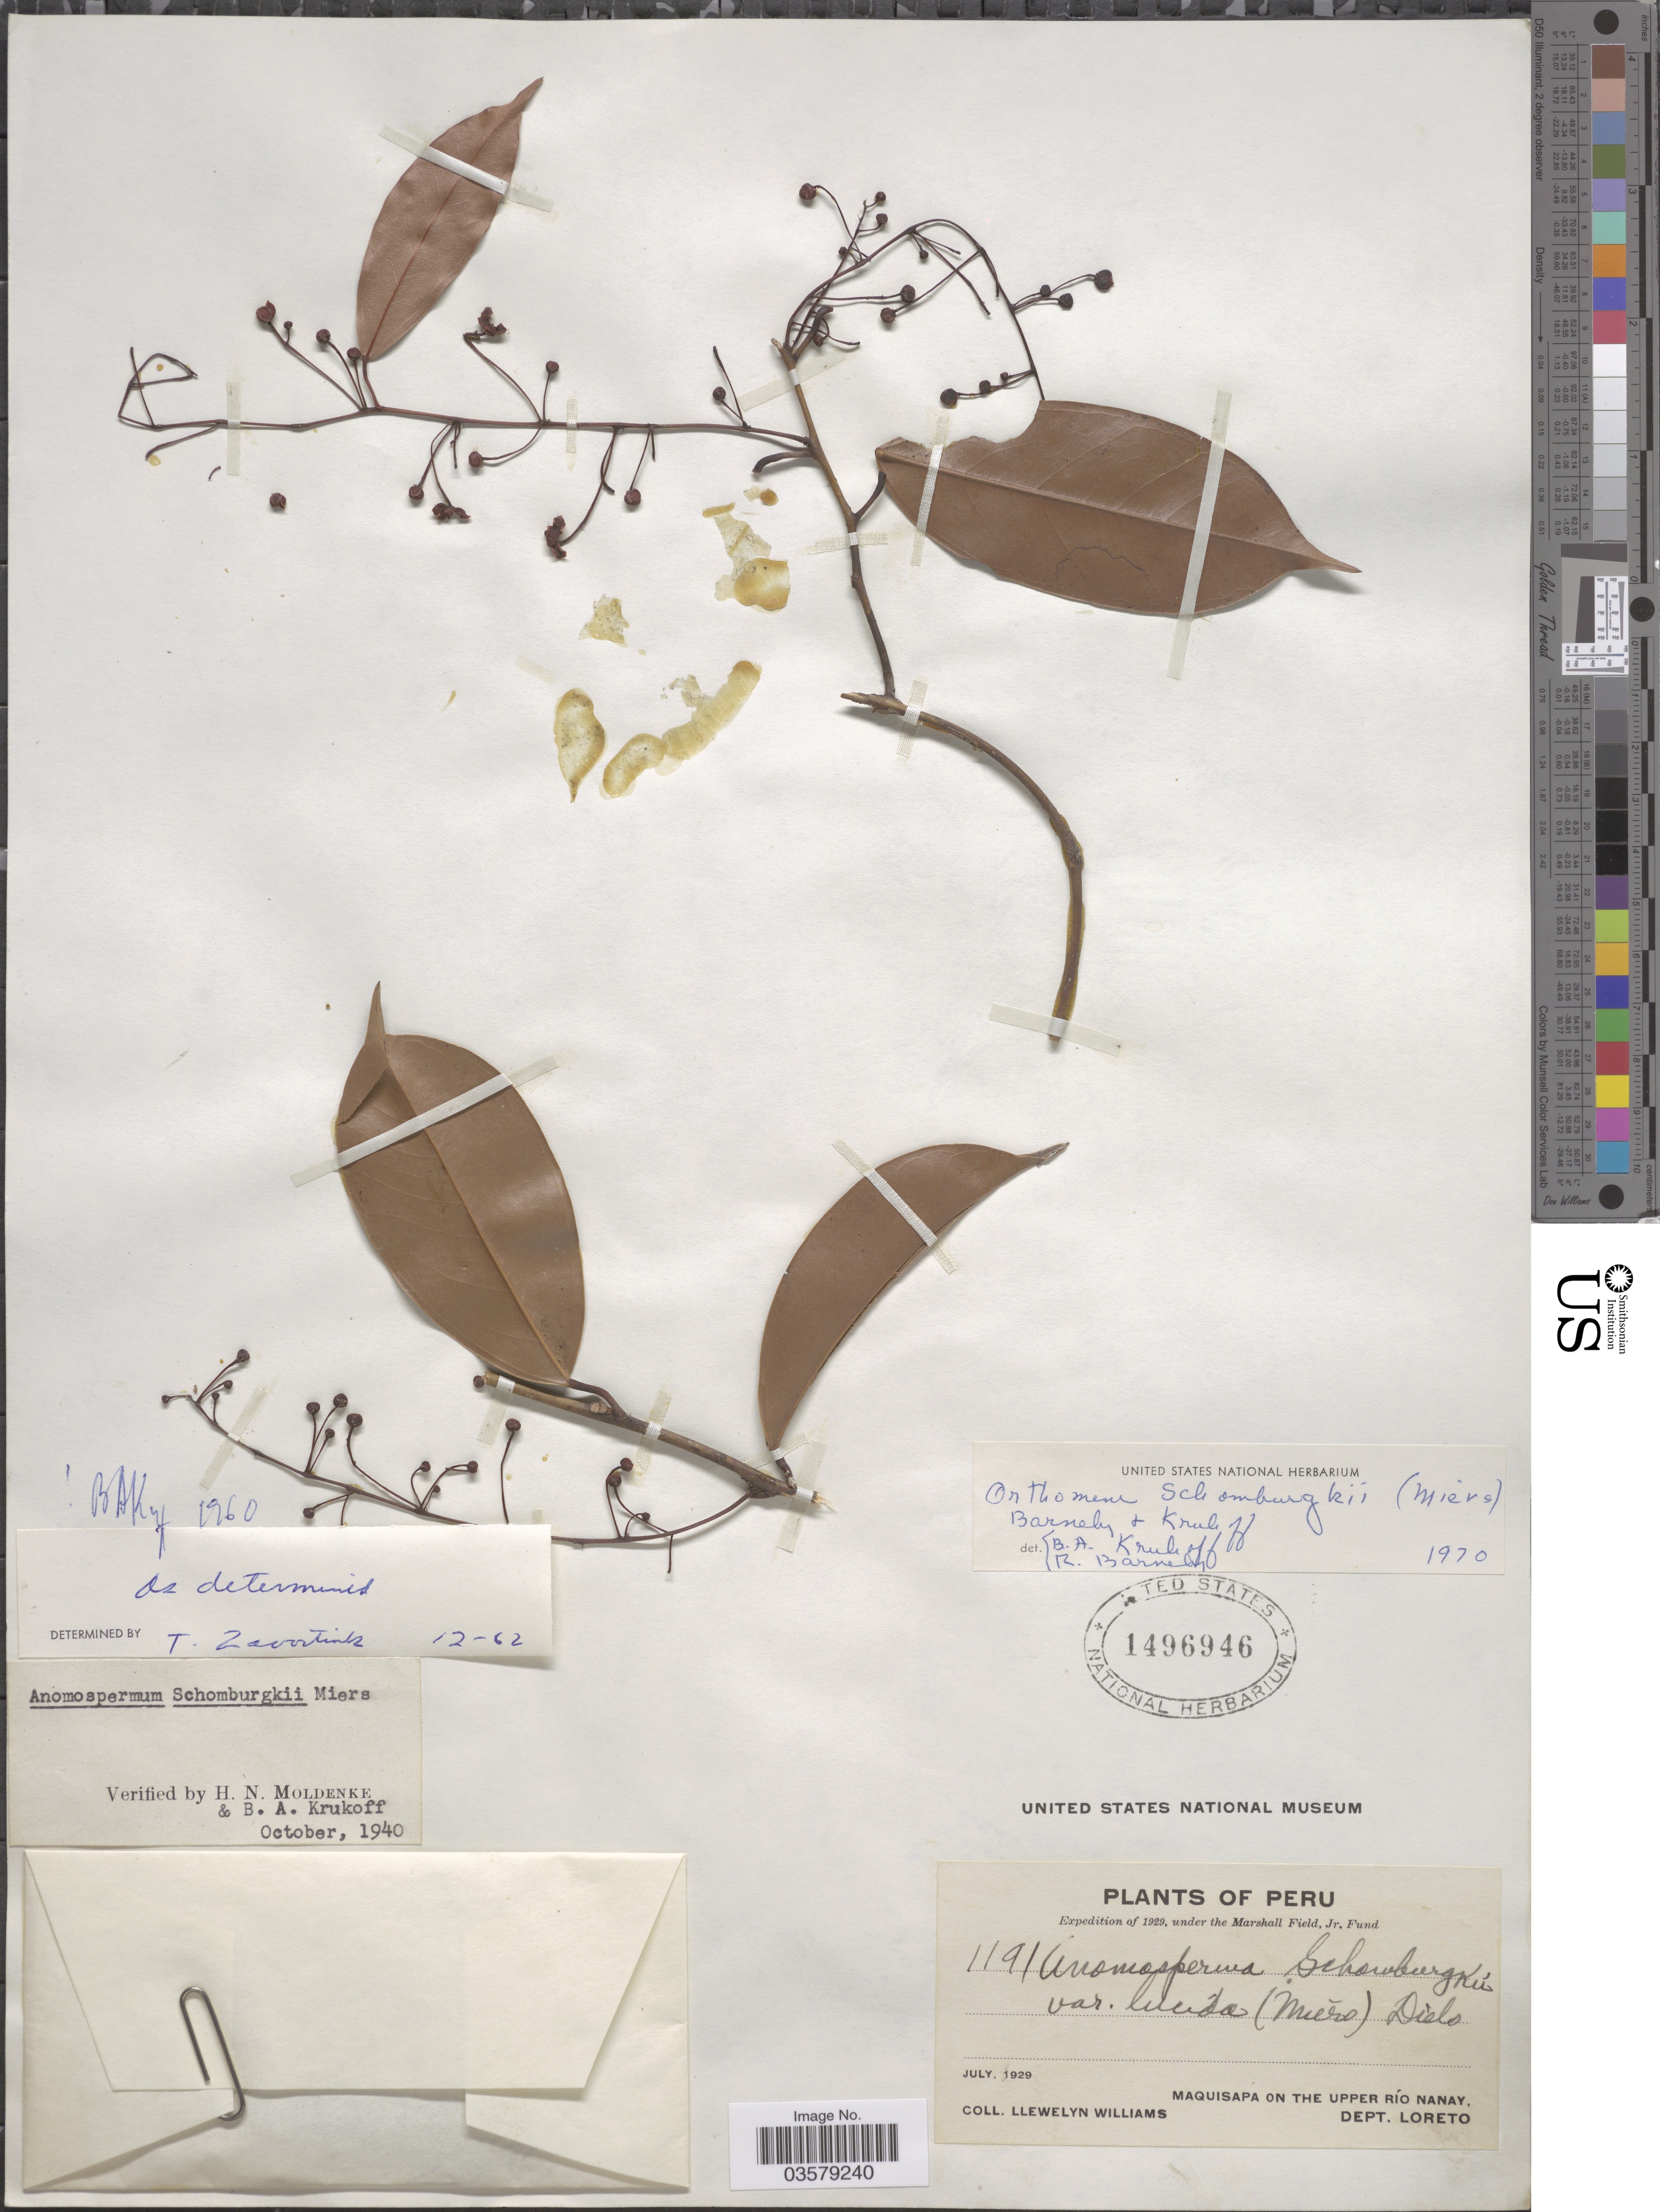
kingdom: Plantae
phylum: Tracheophyta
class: Magnoliopsida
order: Ranunculales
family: Menispermaceae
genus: Anomospermum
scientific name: Anomospermum schomburgkii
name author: Miers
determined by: Strong, Mark T., (BOT), Smithsonian Institution - National Museum of Natural History (UNITED STATES)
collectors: Ll. Williams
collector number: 1191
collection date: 1929-07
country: Peru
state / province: Loreto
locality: Maquisapa on The Upper Río Nanay, Dept. Loreto.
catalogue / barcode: US 1496946